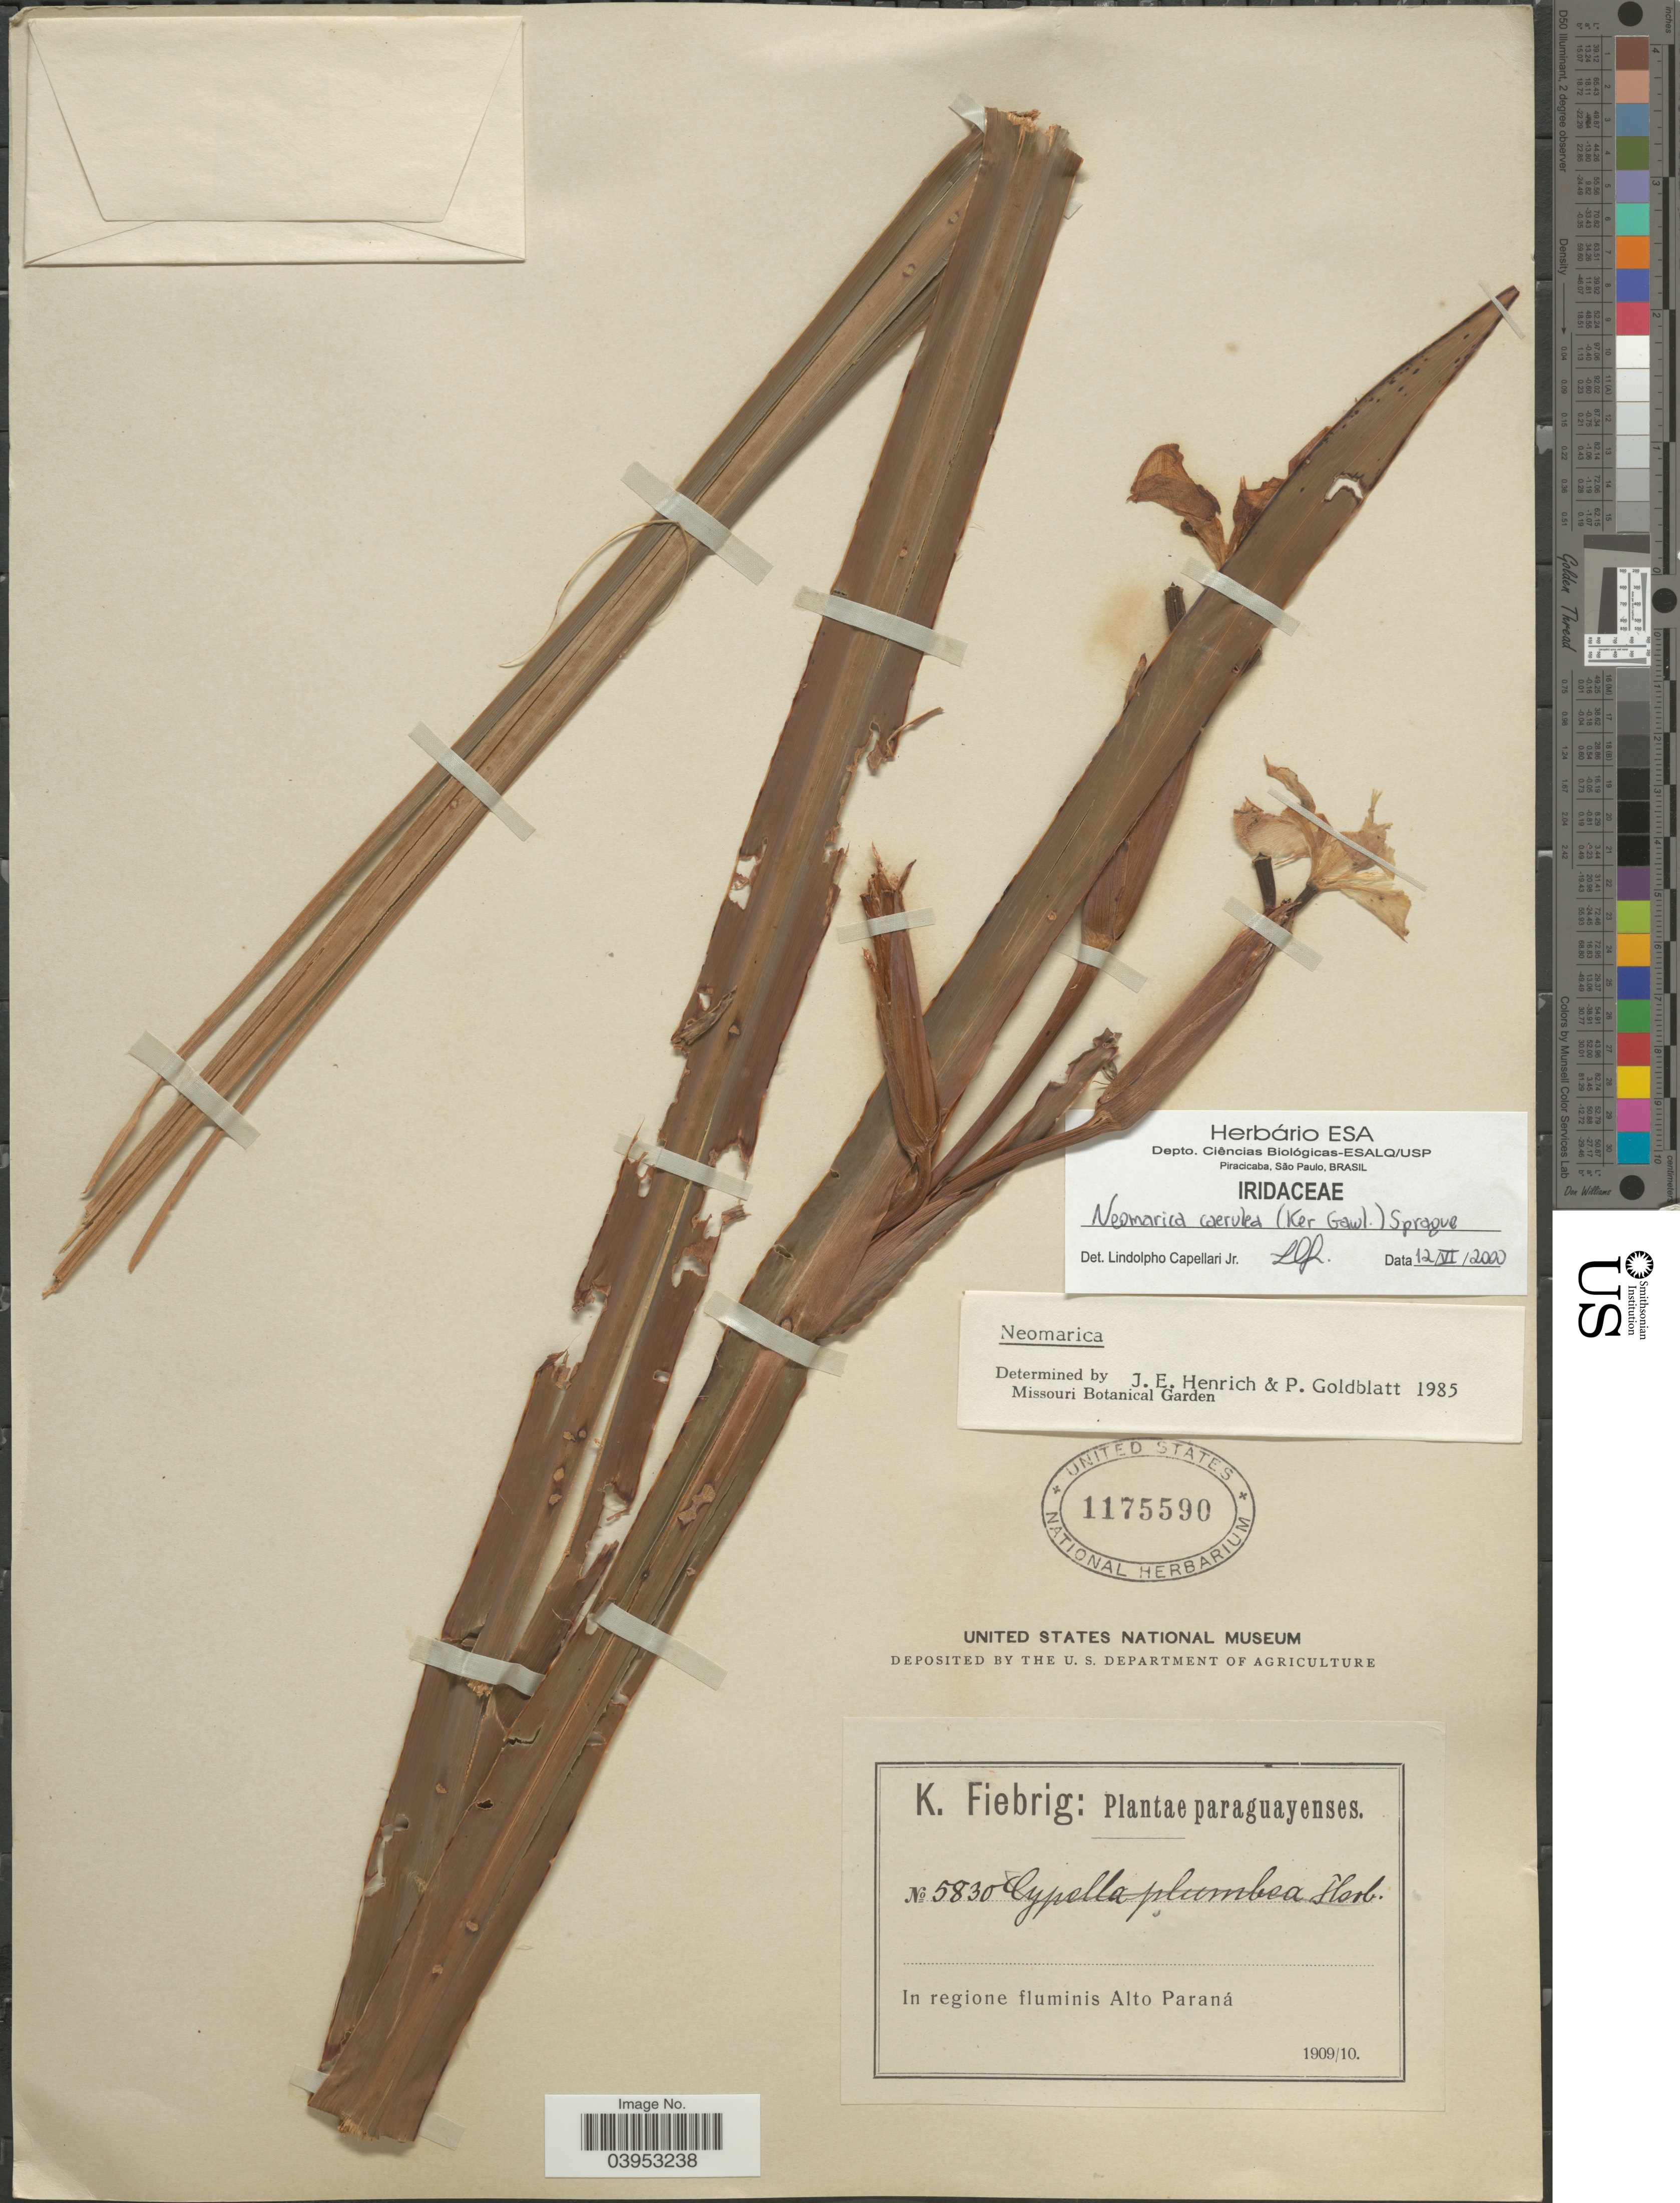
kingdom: Plantae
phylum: Tracheophyta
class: Liliopsida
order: Asparagales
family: Iridaceae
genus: Neomarica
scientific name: Neomarica caerulea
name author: (Ker Gawl.) Sprague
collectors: K. Fiebrig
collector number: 5830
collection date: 1909/1910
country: Paraguay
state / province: Alto Parana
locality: In regione fluminis Alto Paraná.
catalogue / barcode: US 1175590